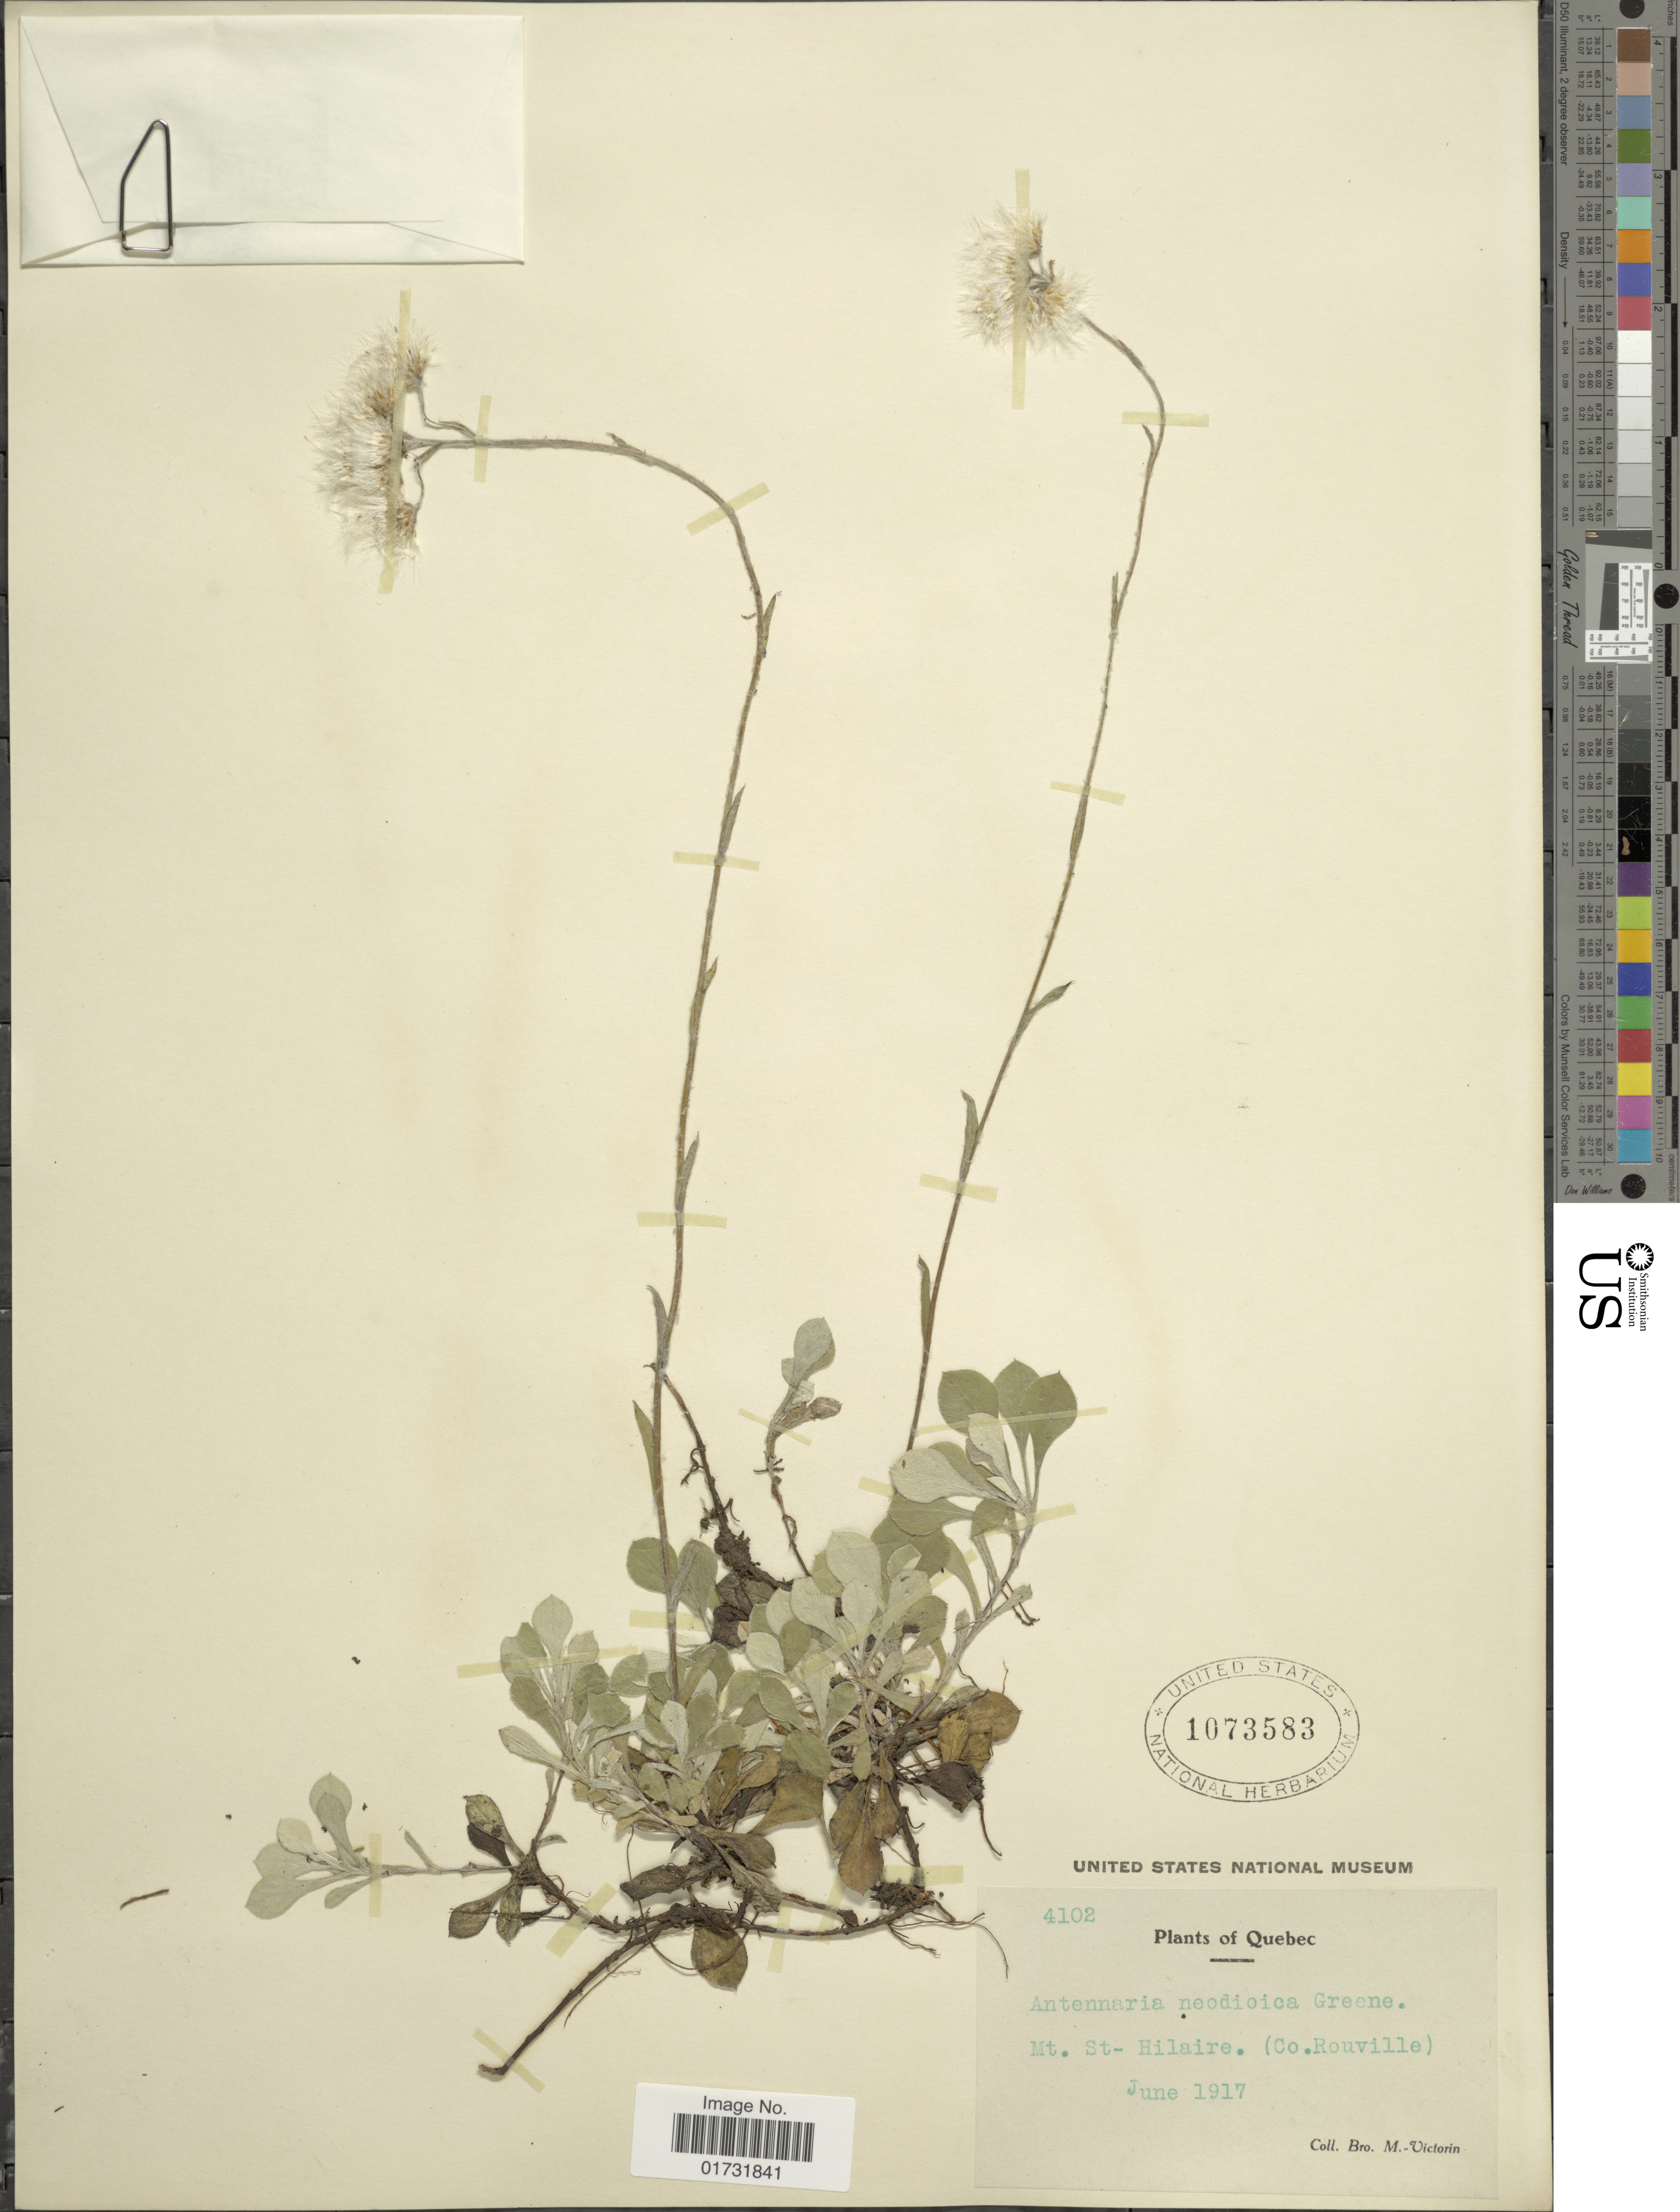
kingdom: Plantae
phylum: Tracheophyta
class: Magnoliopsida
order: Asterales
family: Asteraceae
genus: Antennaria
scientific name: Antennaria neodioica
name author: Greene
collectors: Fr. Marie-Victorin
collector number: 4102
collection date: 1917-06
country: Canada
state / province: Quebec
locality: Mt. St.-Hilaire. (Co.Rouville)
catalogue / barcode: US 1073583